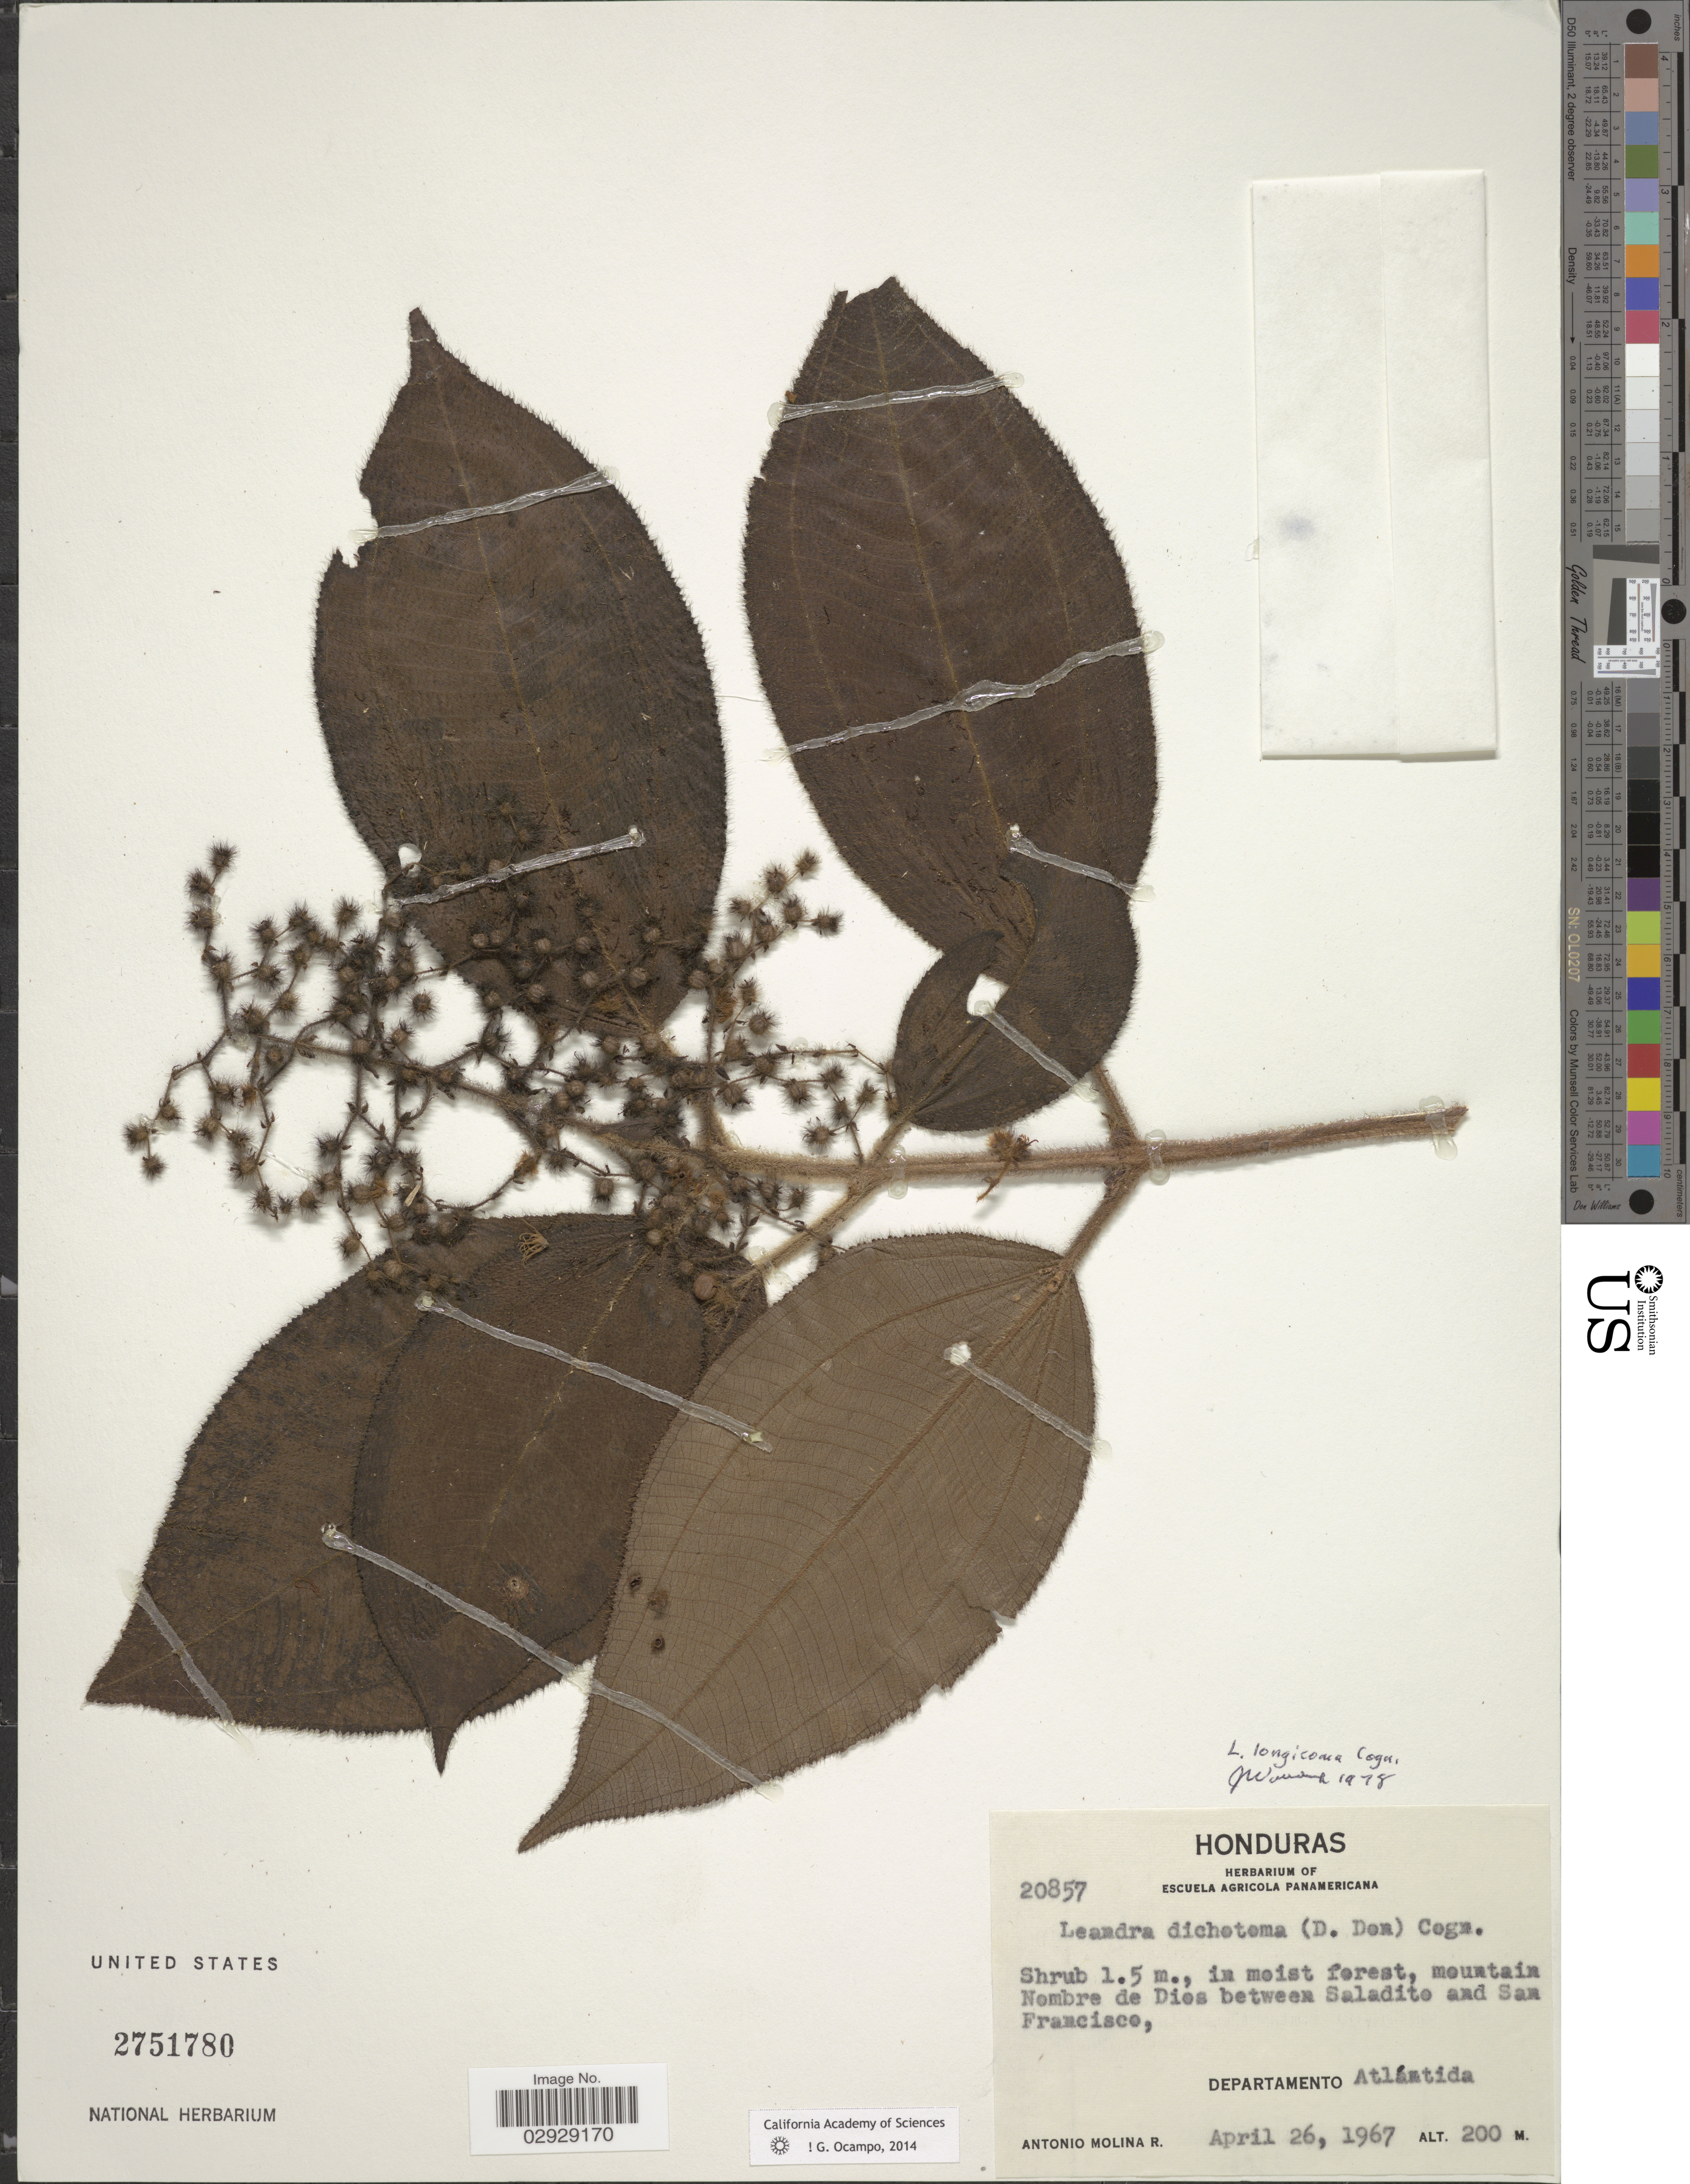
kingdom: Plantae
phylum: Tracheophyta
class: Magnoliopsida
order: Myrtales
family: Melastomataceae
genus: Leandra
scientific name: Leandra longicoma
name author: Cogn.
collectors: A. Molina R.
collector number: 20857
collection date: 1967-04-26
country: Honduras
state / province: Atlántida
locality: Mountain Nombre de Dios between Saladito and San Francisco, Departamento Atlántida.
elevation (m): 200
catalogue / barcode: US 2751780